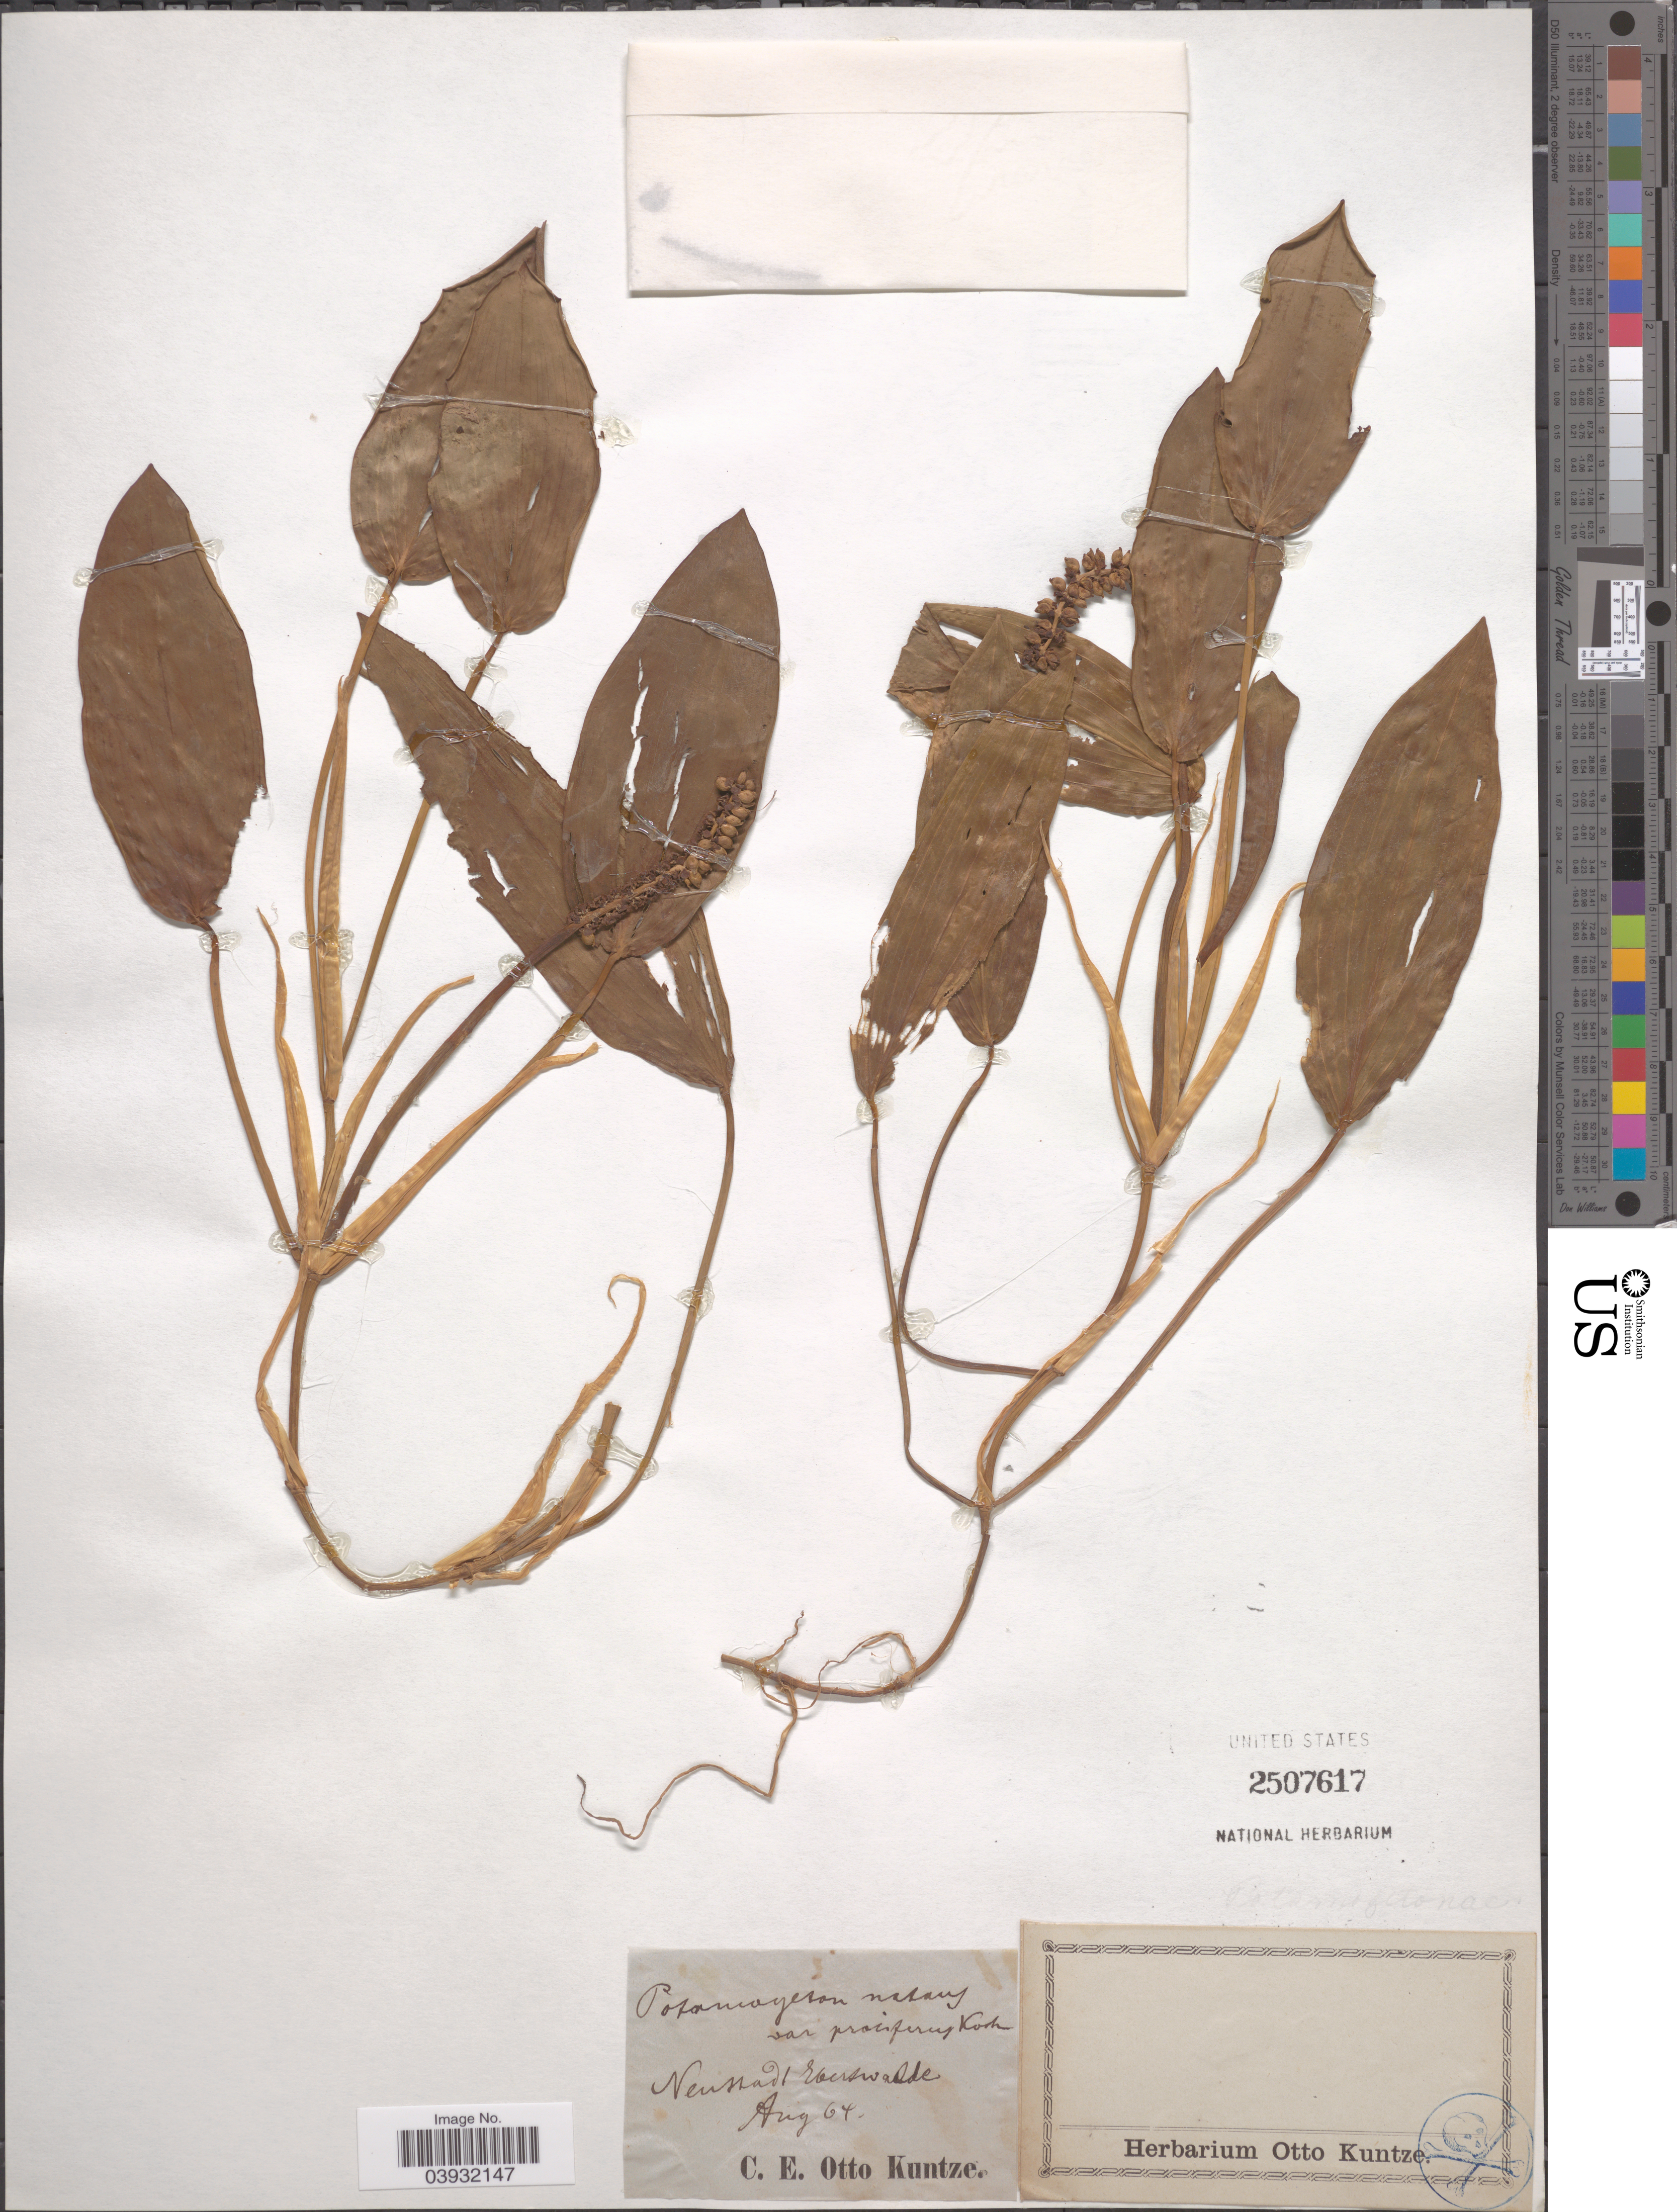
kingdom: Plantae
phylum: Tracheophyta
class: Liliopsida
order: Alismatales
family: Potamogetonaceae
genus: Potamogeton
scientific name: Potamogeton natans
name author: L.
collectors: C.E.O. Kuntze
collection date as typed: Transcribed d/m/y: /8/64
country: Germany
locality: Neustadt, Eberwalde.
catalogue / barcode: US 2507617